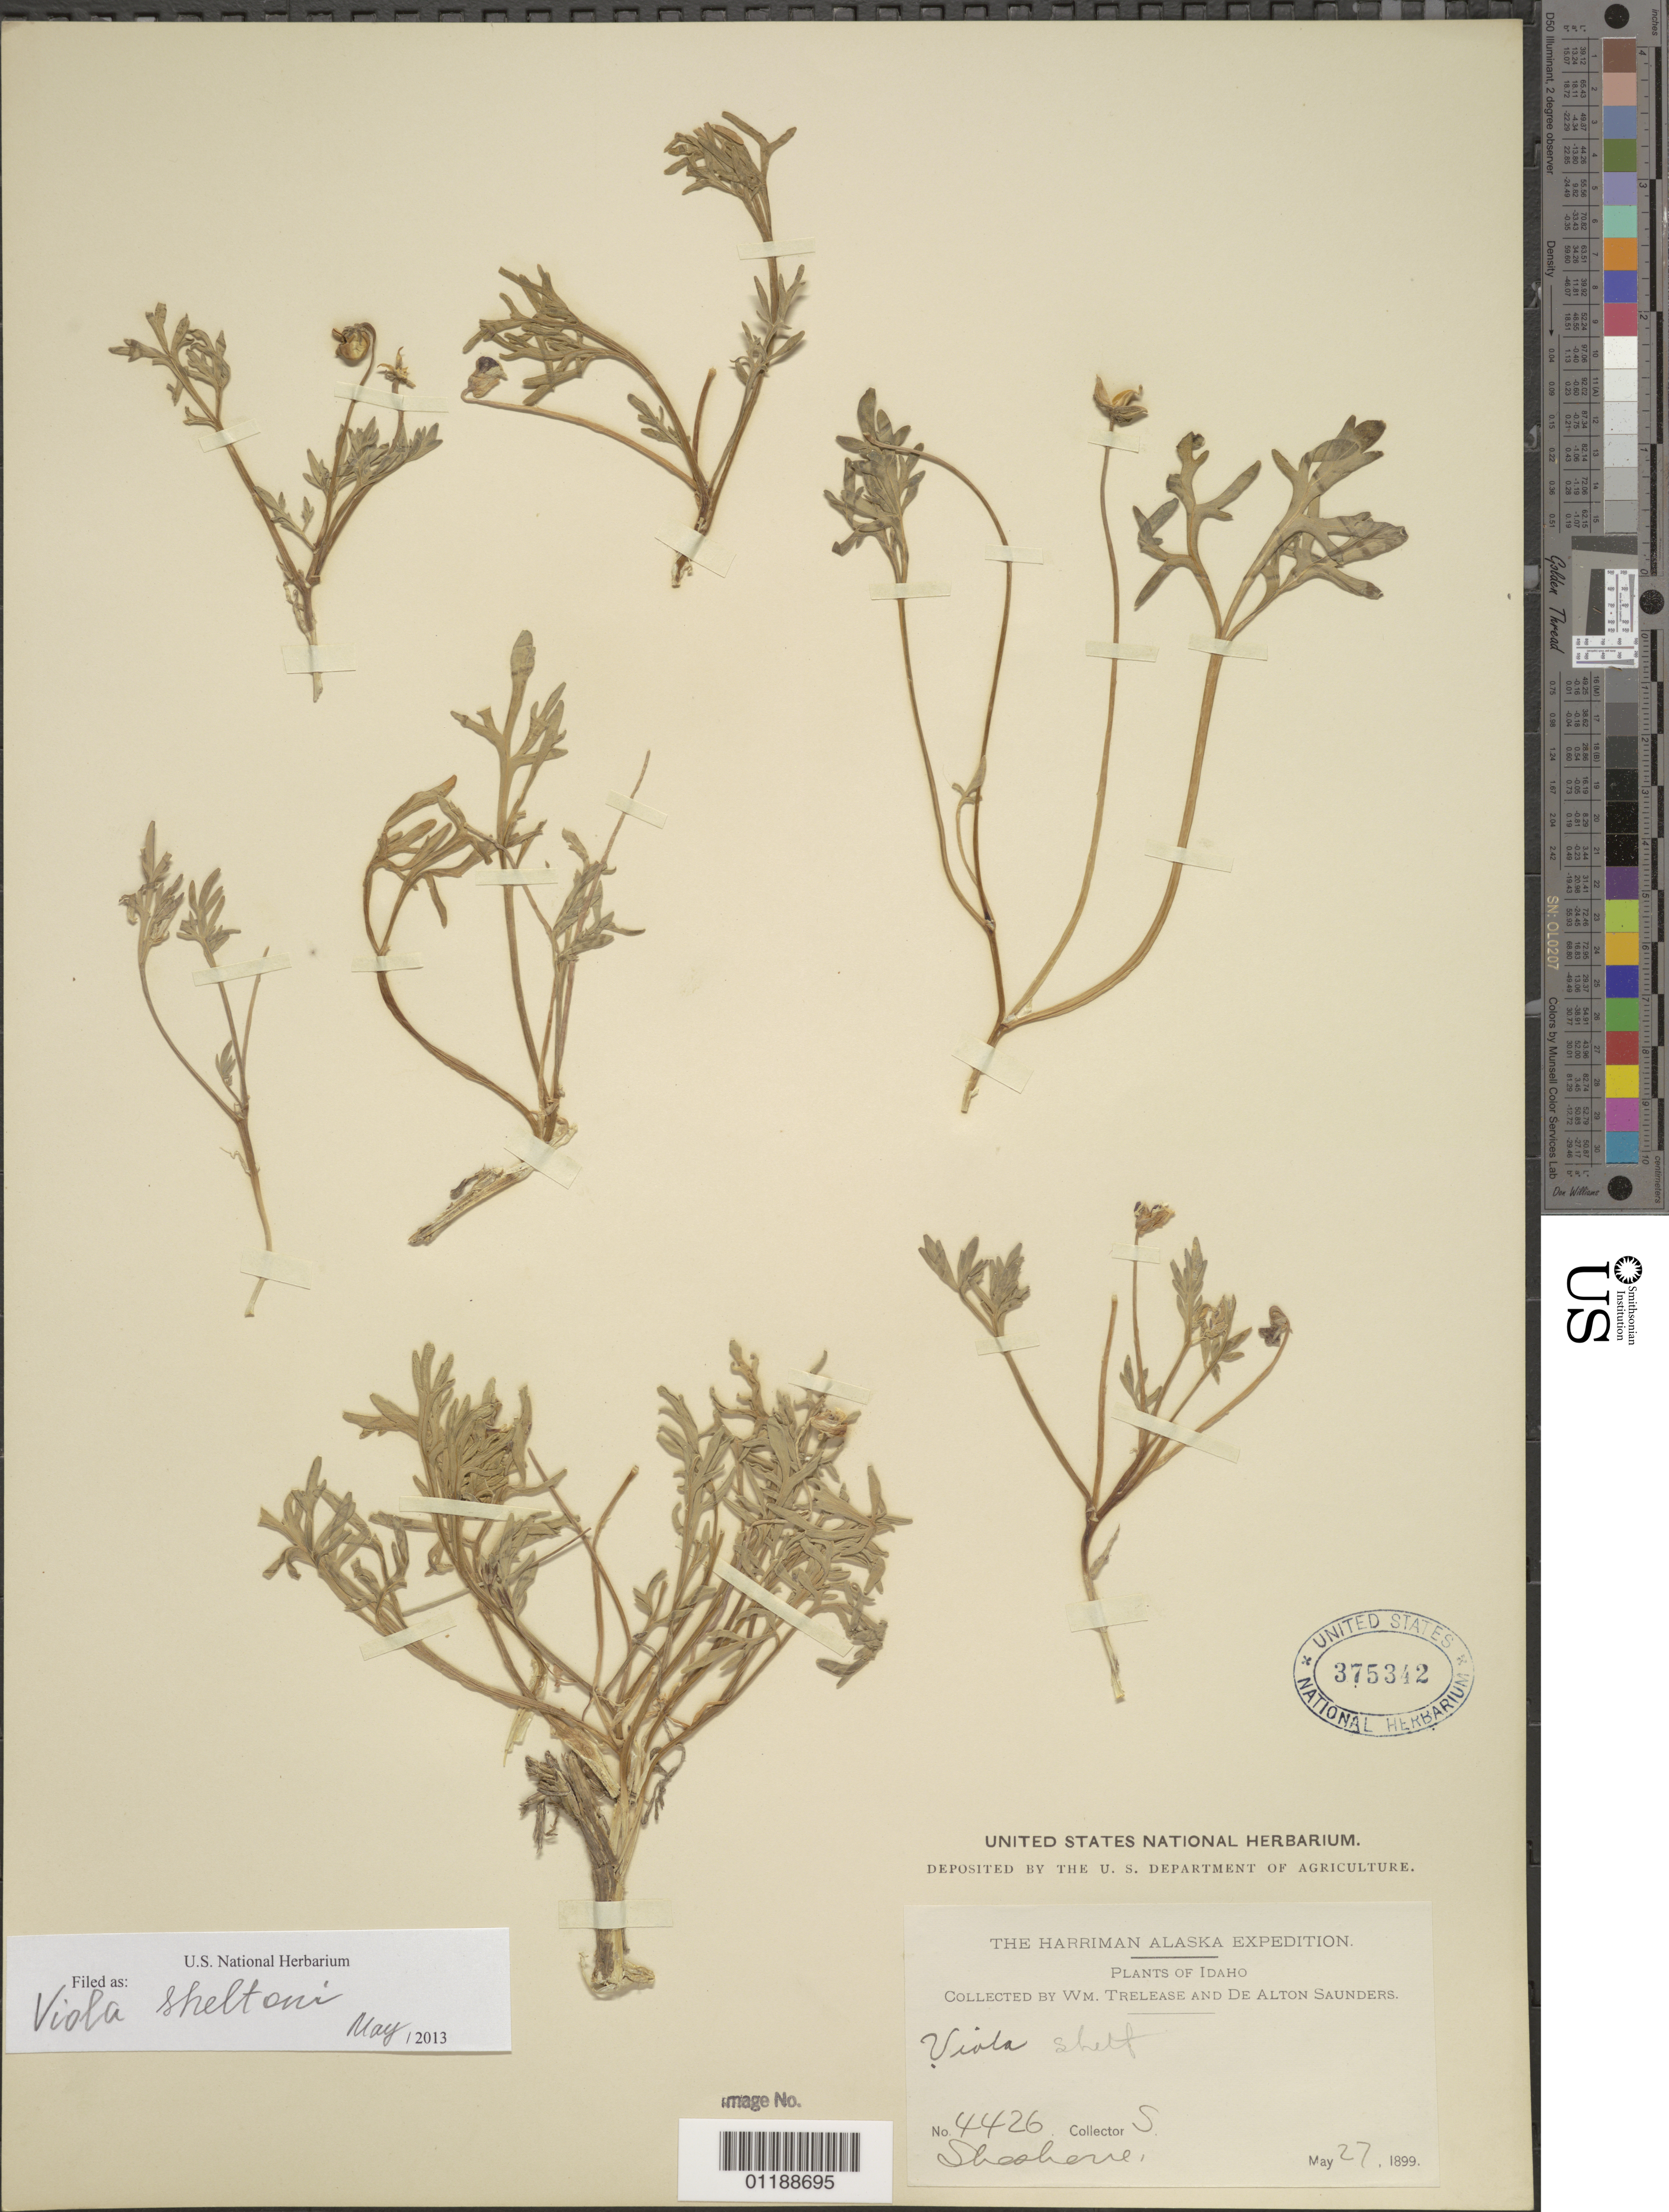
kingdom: Plantae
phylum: Tracheophyta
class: Magnoliopsida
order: Malpighiales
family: Violaceae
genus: Viola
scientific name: Viola sheltonii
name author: Torr.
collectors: W. Trelease & D. Saunders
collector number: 4426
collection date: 1899-05-27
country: United States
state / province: Idaho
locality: Shoshone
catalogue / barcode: US 375342